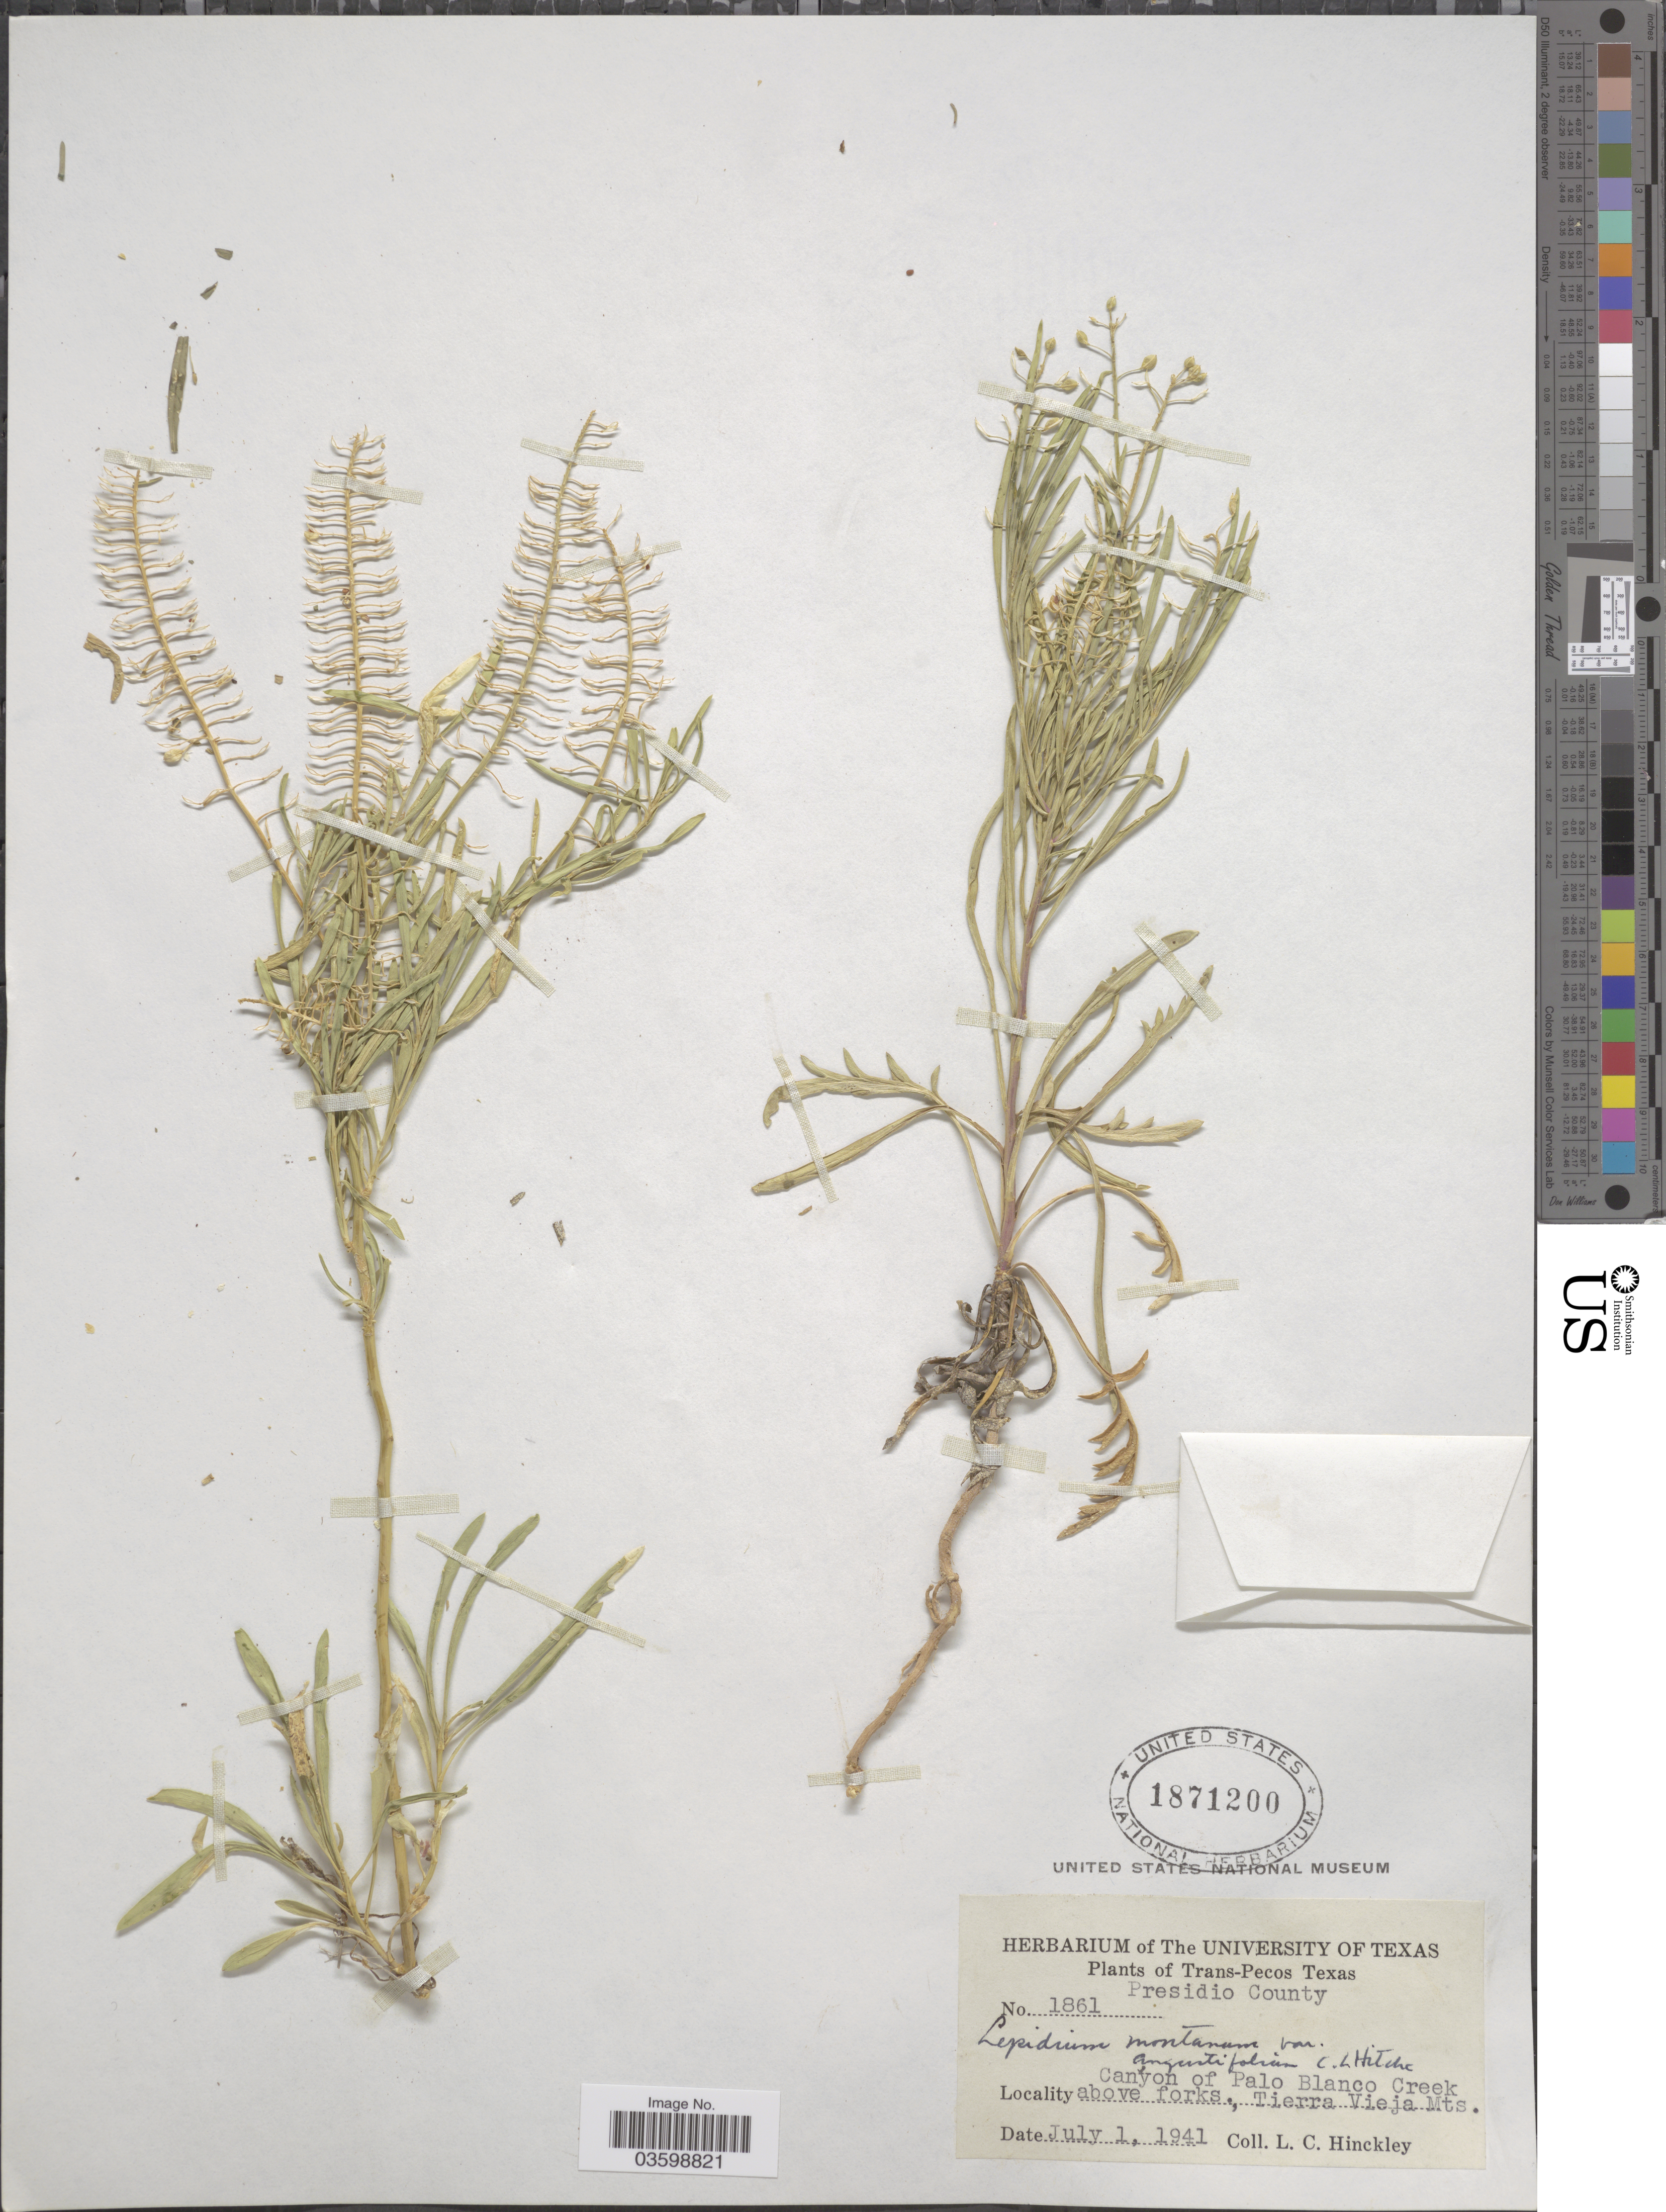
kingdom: Plantae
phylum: Tracheophyta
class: Magnoliopsida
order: Brassicales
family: Brassicaceae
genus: Lepidium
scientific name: Lepidium montanum var. angustifolium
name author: C.L. Hitchc.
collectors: L. Hinckley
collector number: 1861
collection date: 1941-07-01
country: United States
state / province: Texas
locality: Trans-Pecos Texas. Presidio County. Canyon of Palo Blanco Creek above forks, Tierra Vieja Mts.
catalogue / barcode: US 1871200